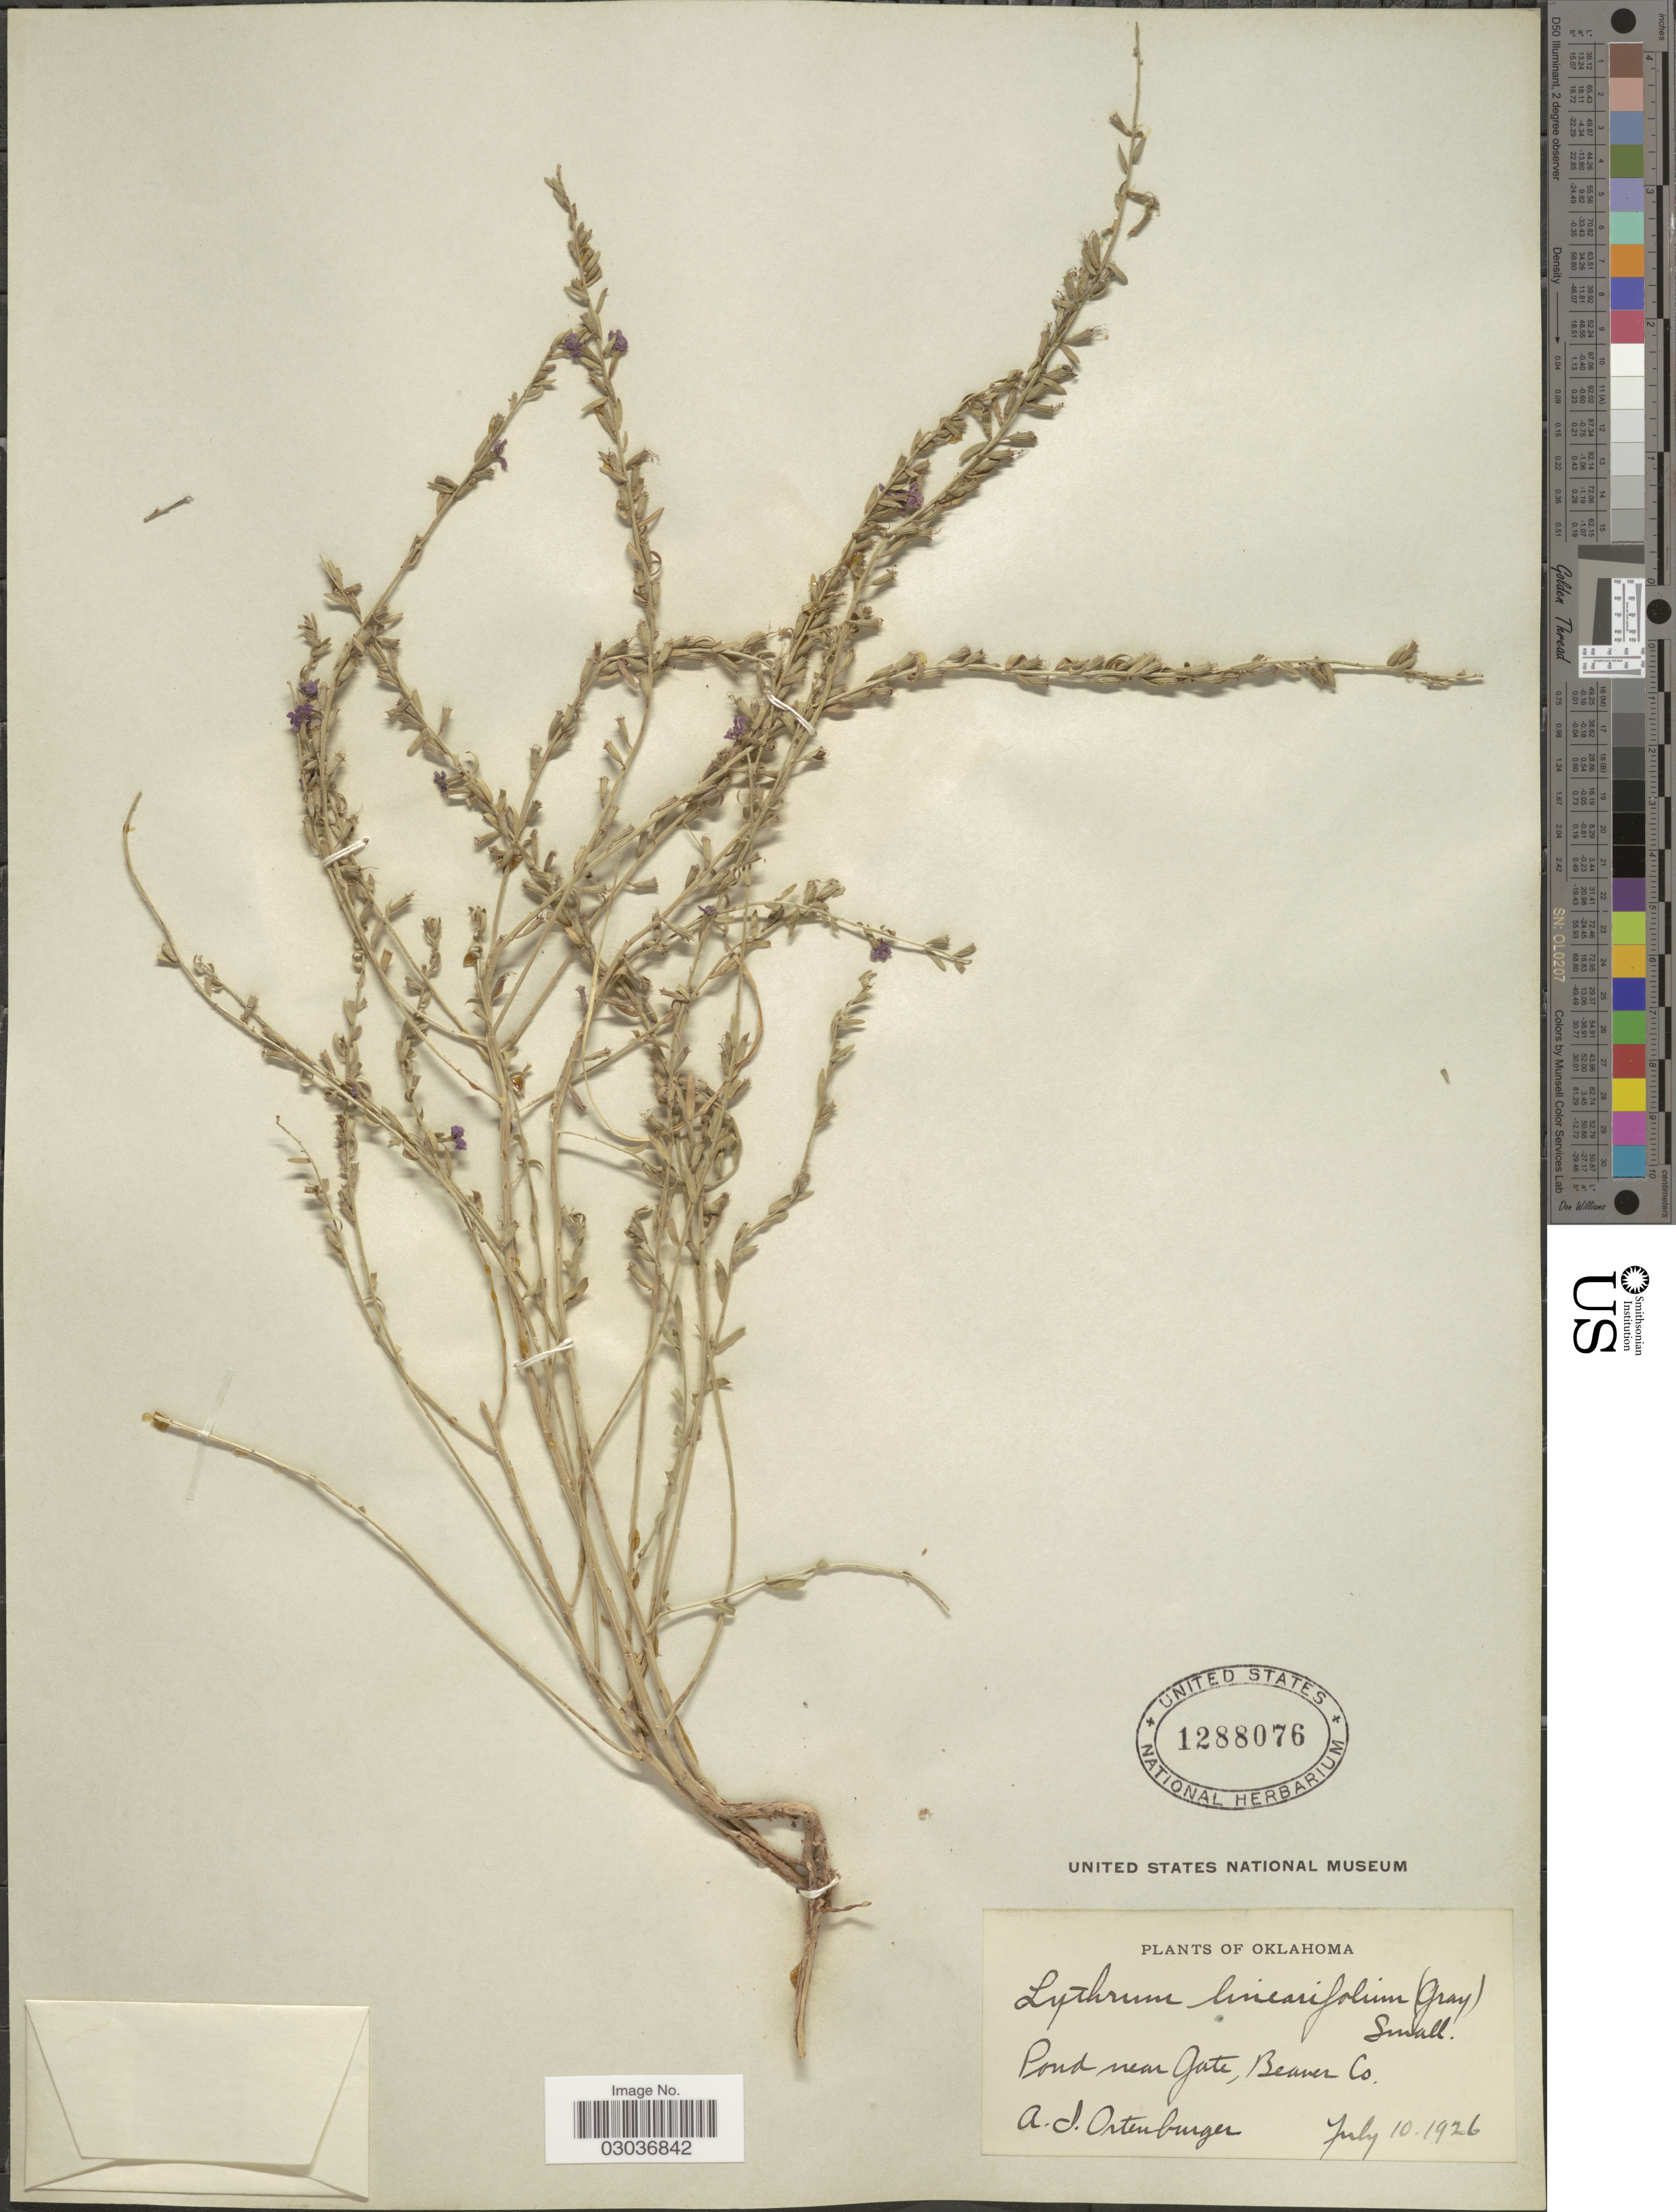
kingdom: Plantae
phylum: Tracheophyta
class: Magnoliopsida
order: Myrtales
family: Lythraceae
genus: Lythrum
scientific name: Lythrum californicum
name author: Torr. & A. Gray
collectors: A. Ortenburger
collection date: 1926-07-10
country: United States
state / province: Oklahoma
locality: Pond near Gate, Beaver Co.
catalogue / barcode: US 1288076